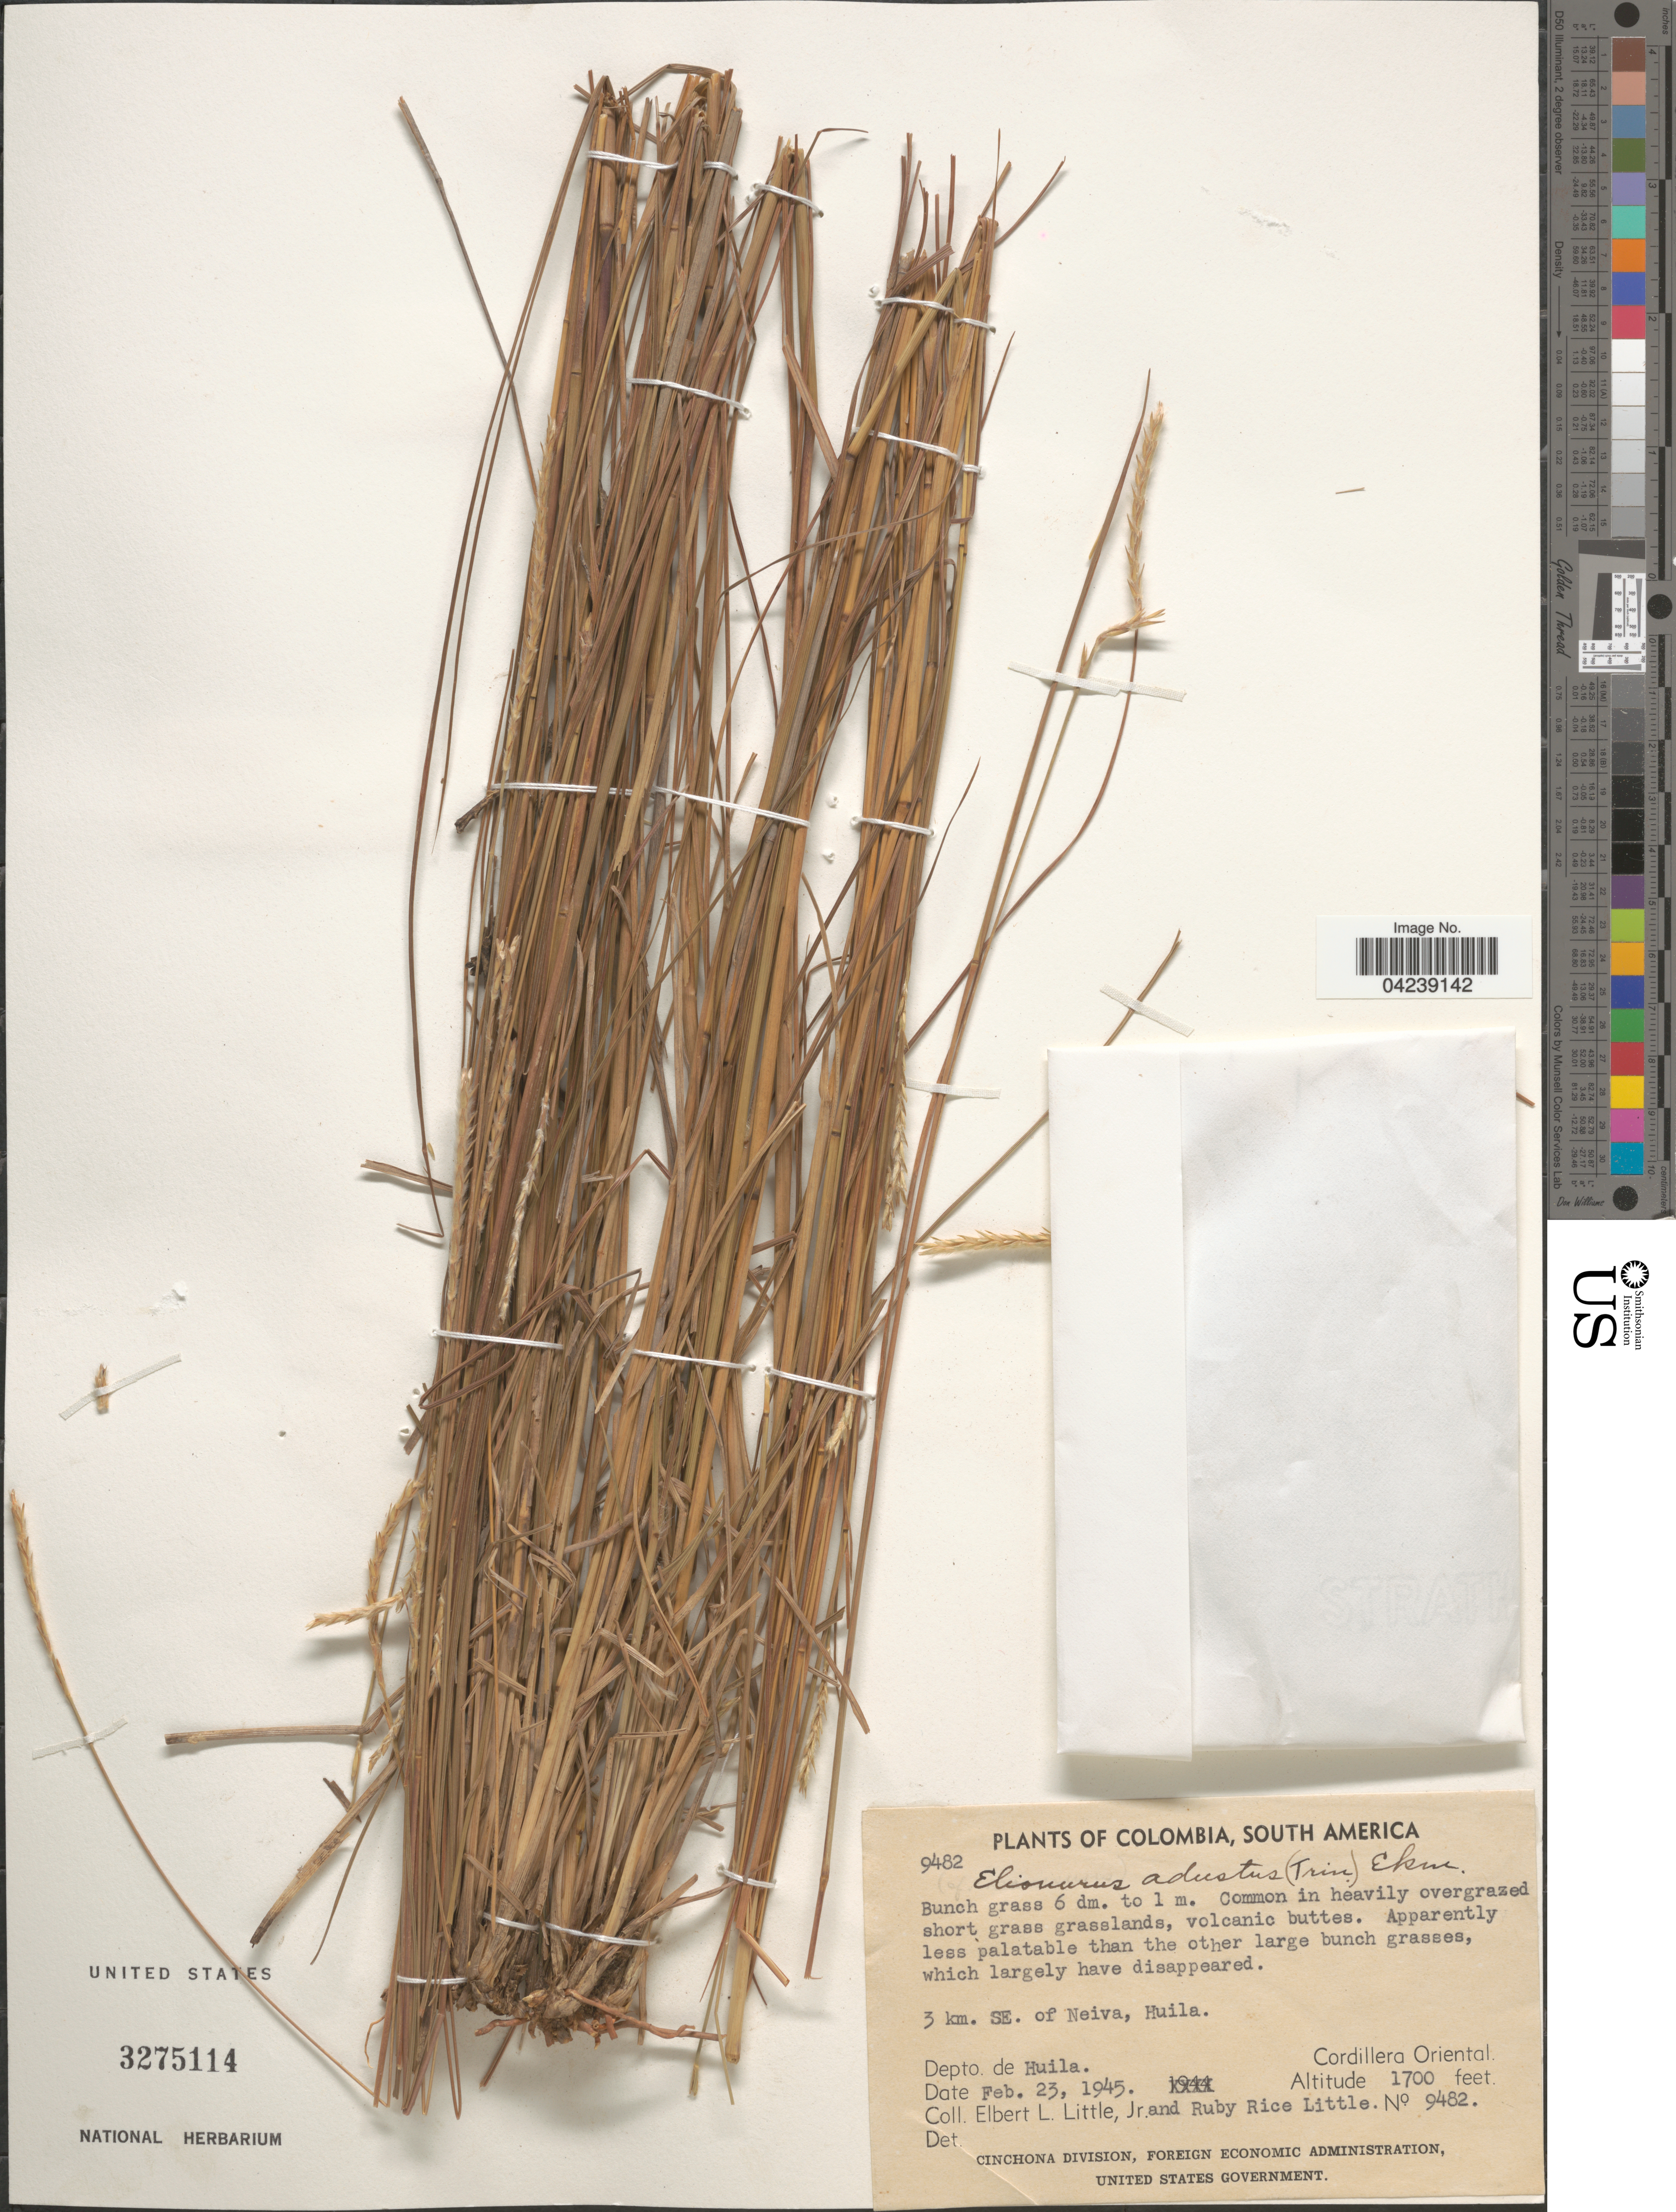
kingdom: Plantae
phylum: Tracheophyta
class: Liliopsida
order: Poales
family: Poaceae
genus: Elionurus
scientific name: Elionurus muticus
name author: (Spreng.) Kuntze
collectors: E. L. Little & R. R. Little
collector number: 9482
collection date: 1945-02-23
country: Colombia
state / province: Huila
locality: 3 km. SE. of Neiva, Huila. Depto. de Huila. Cordillera Oriental.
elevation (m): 518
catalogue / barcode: US 3275114